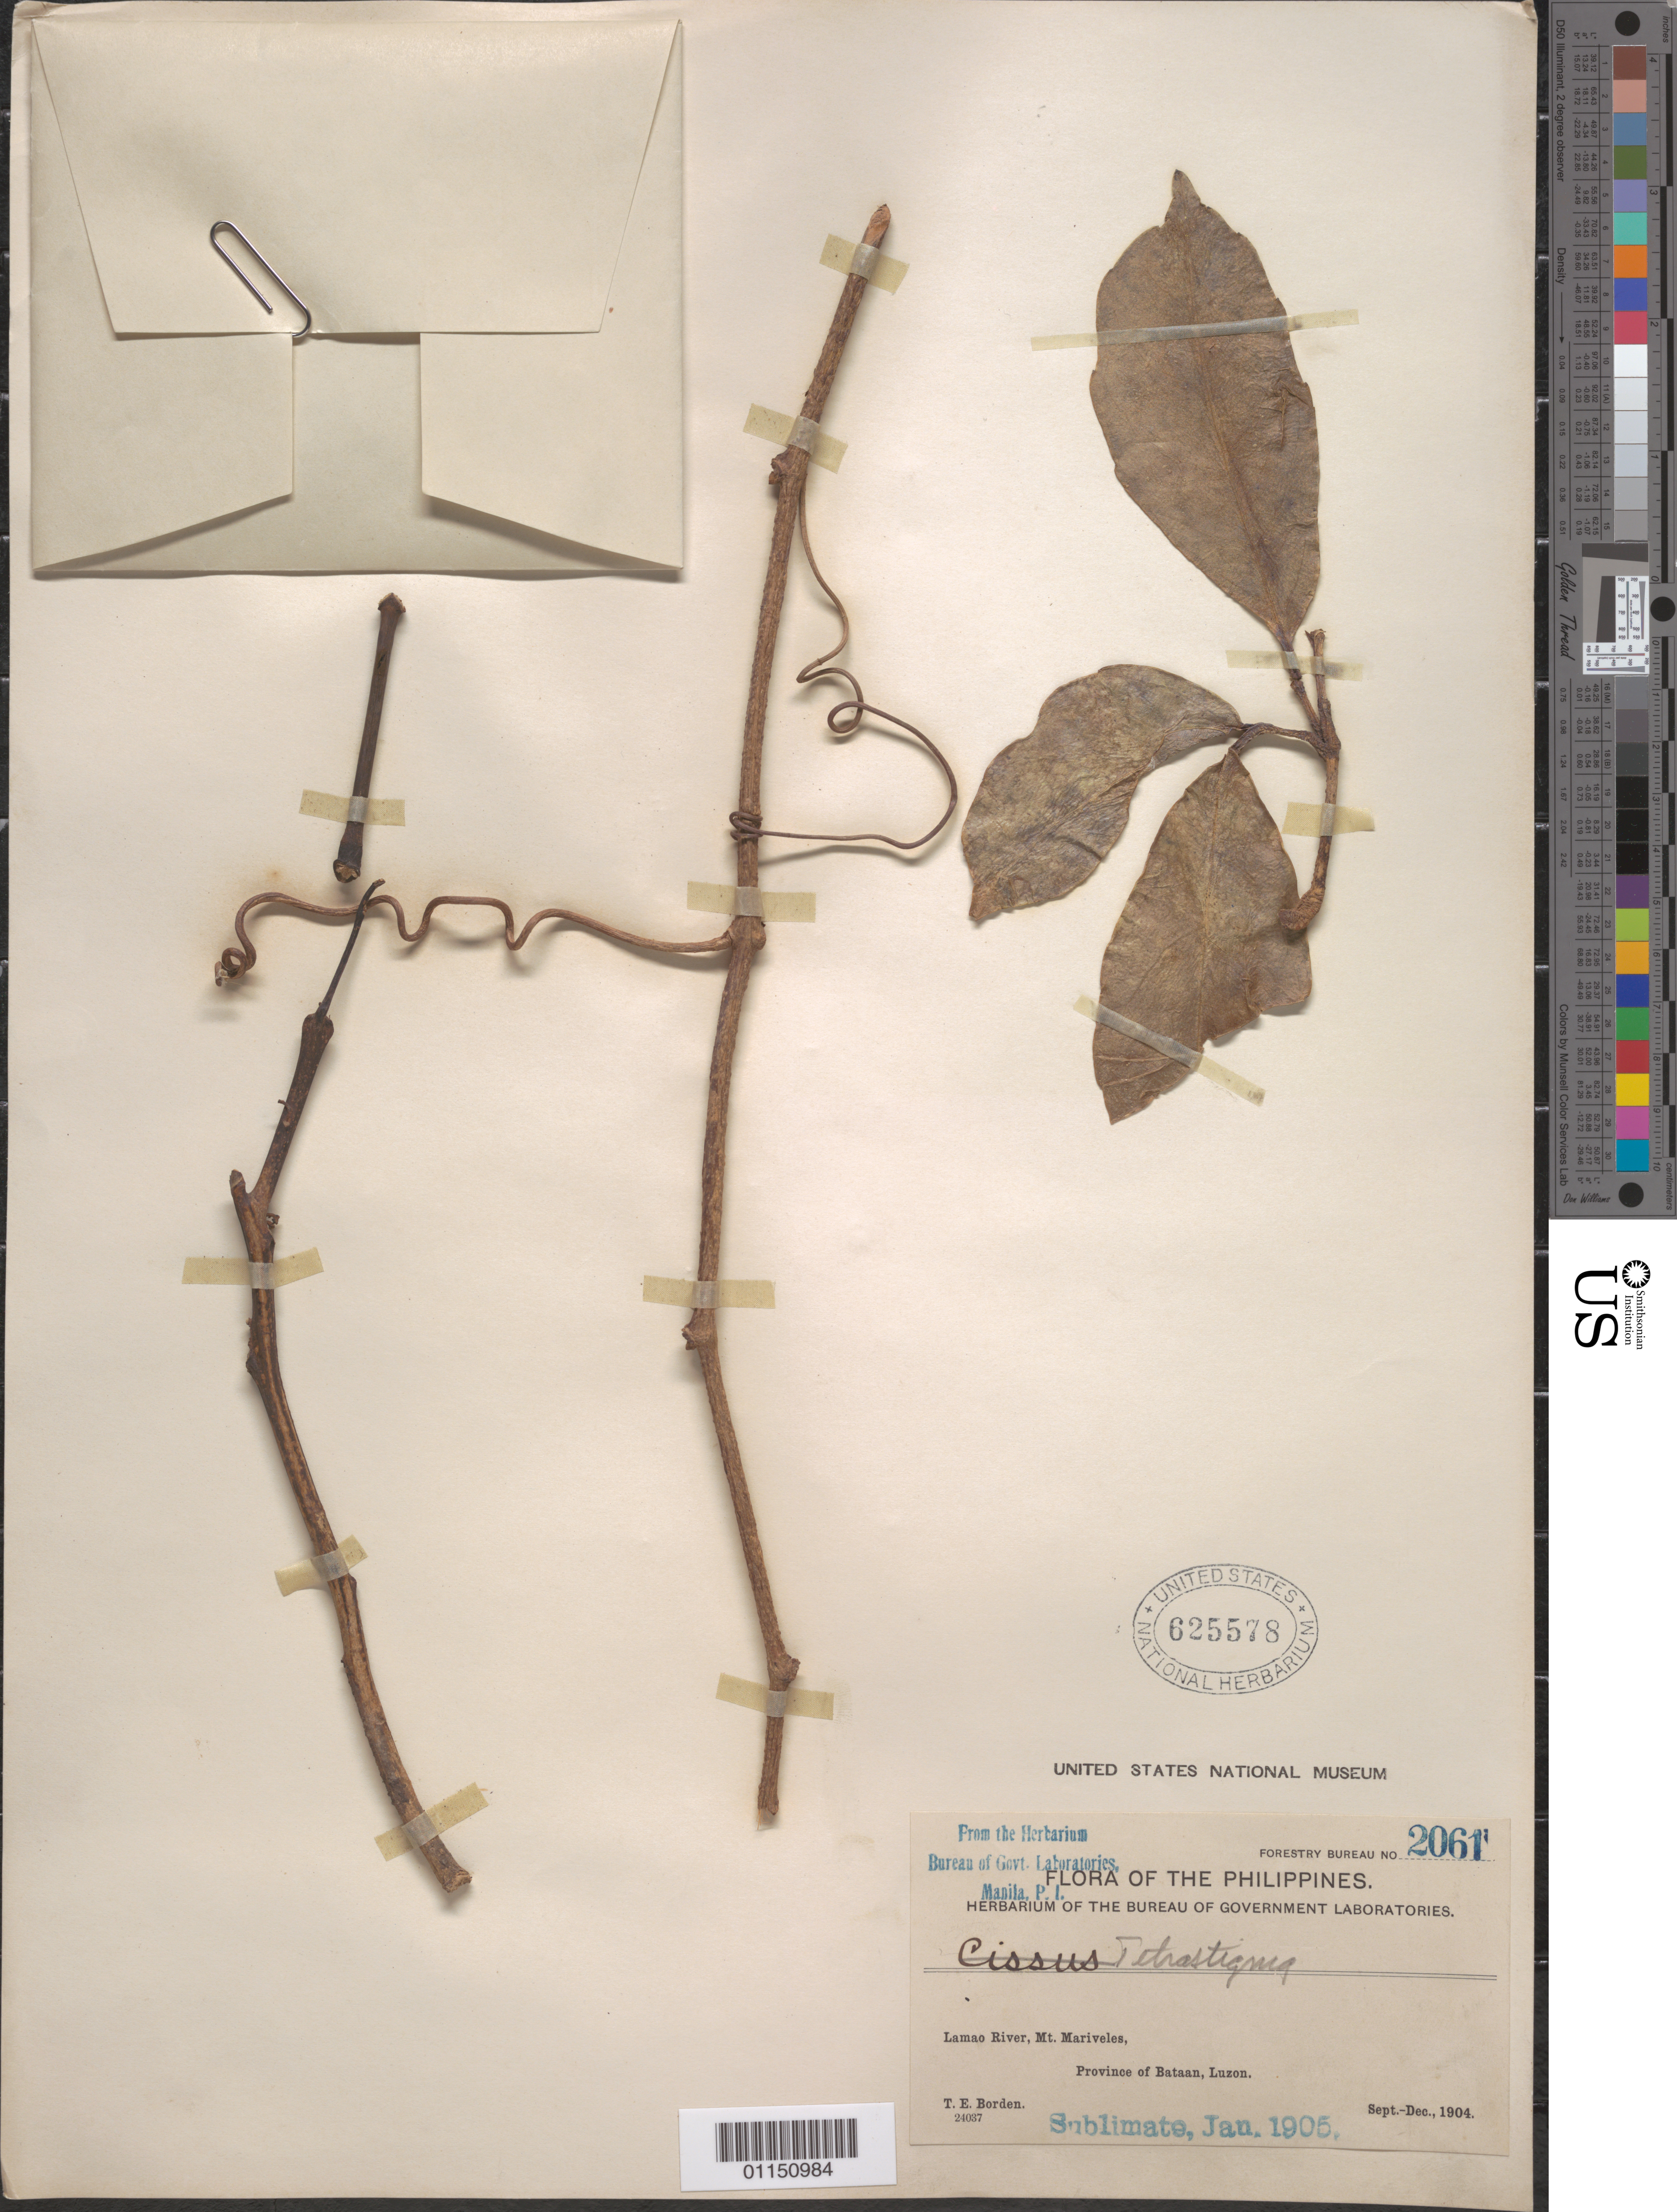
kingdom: Plantae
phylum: Tracheophyta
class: Magnoliopsida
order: Vitales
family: Vitaceae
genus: Tetrastigma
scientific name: Tetrastigma sp.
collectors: T. E. Borden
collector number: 2061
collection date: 1904-09/1904-12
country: Philippines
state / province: Central Luzon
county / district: Bataan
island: Luzon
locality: Lamao River, Mt Mariveles, Luzon.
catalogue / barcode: US 625578